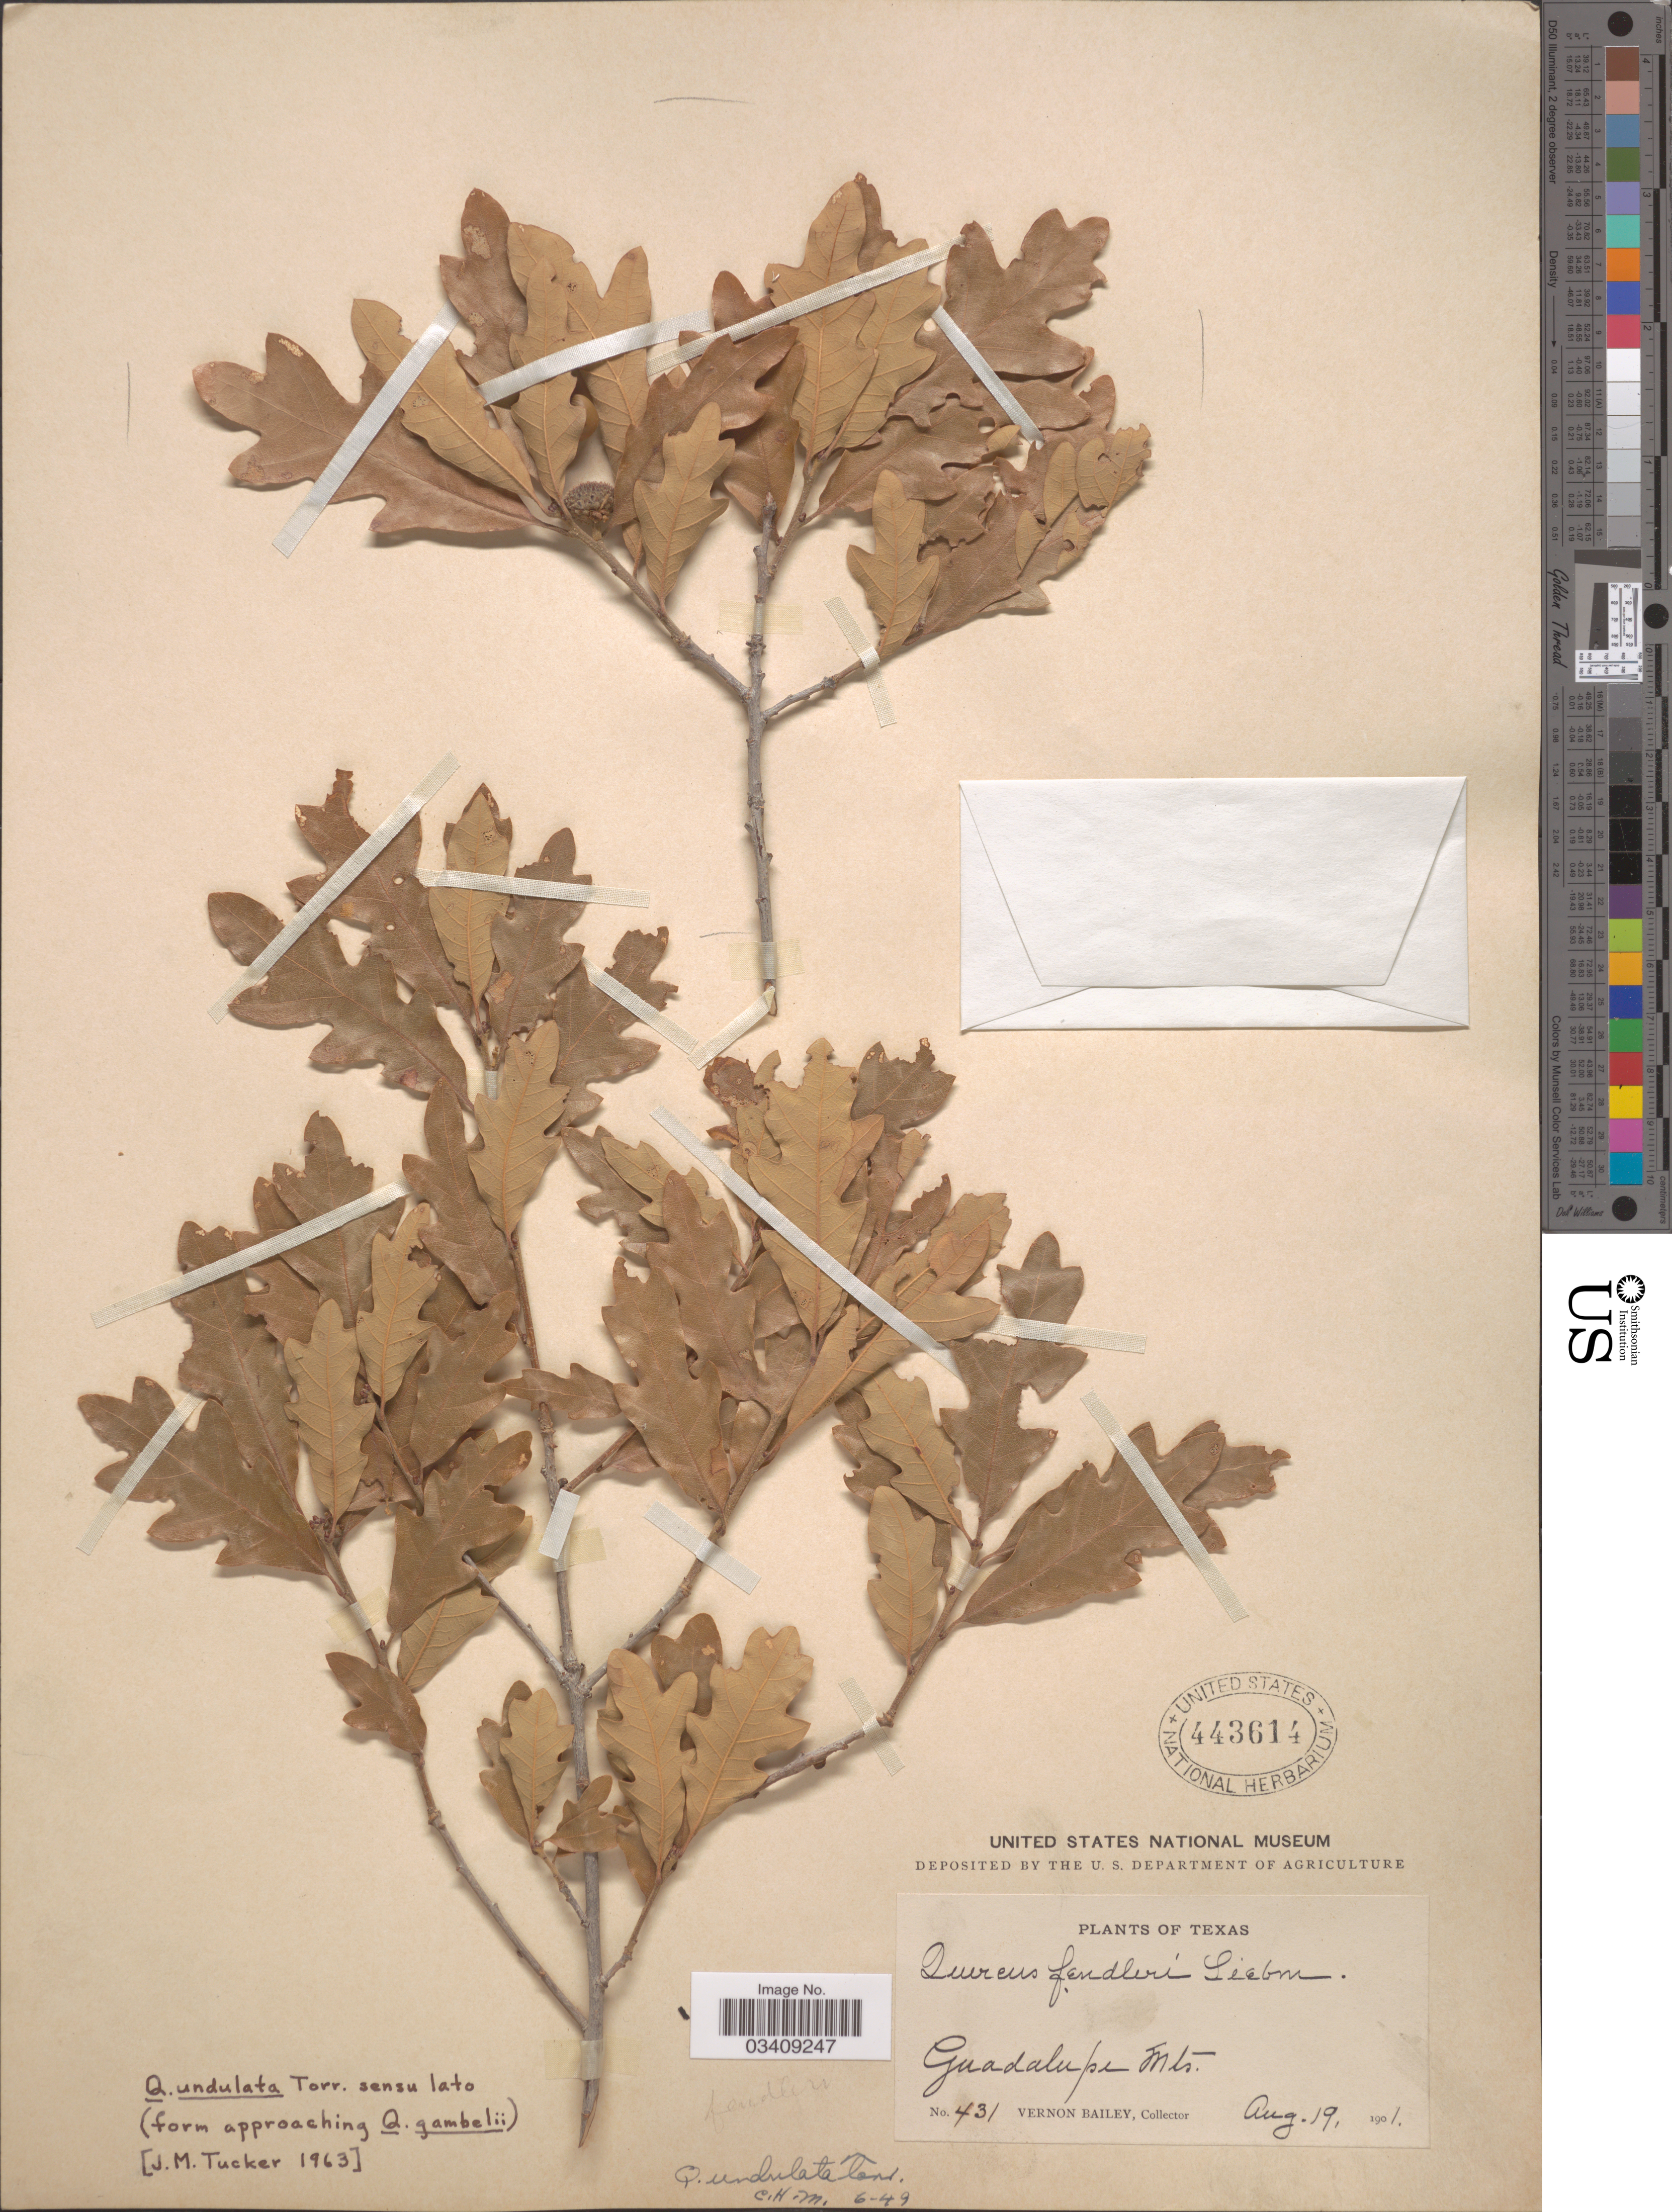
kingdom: Plantae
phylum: Tracheophyta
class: Magnoliopsida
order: Fagales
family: Fagaceae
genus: Quercus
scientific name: Quercus undulata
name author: Torr.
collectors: V. O. Bailey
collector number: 431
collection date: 1901-08-19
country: United States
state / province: Texas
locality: Guadalupe Mts.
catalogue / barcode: US 443614